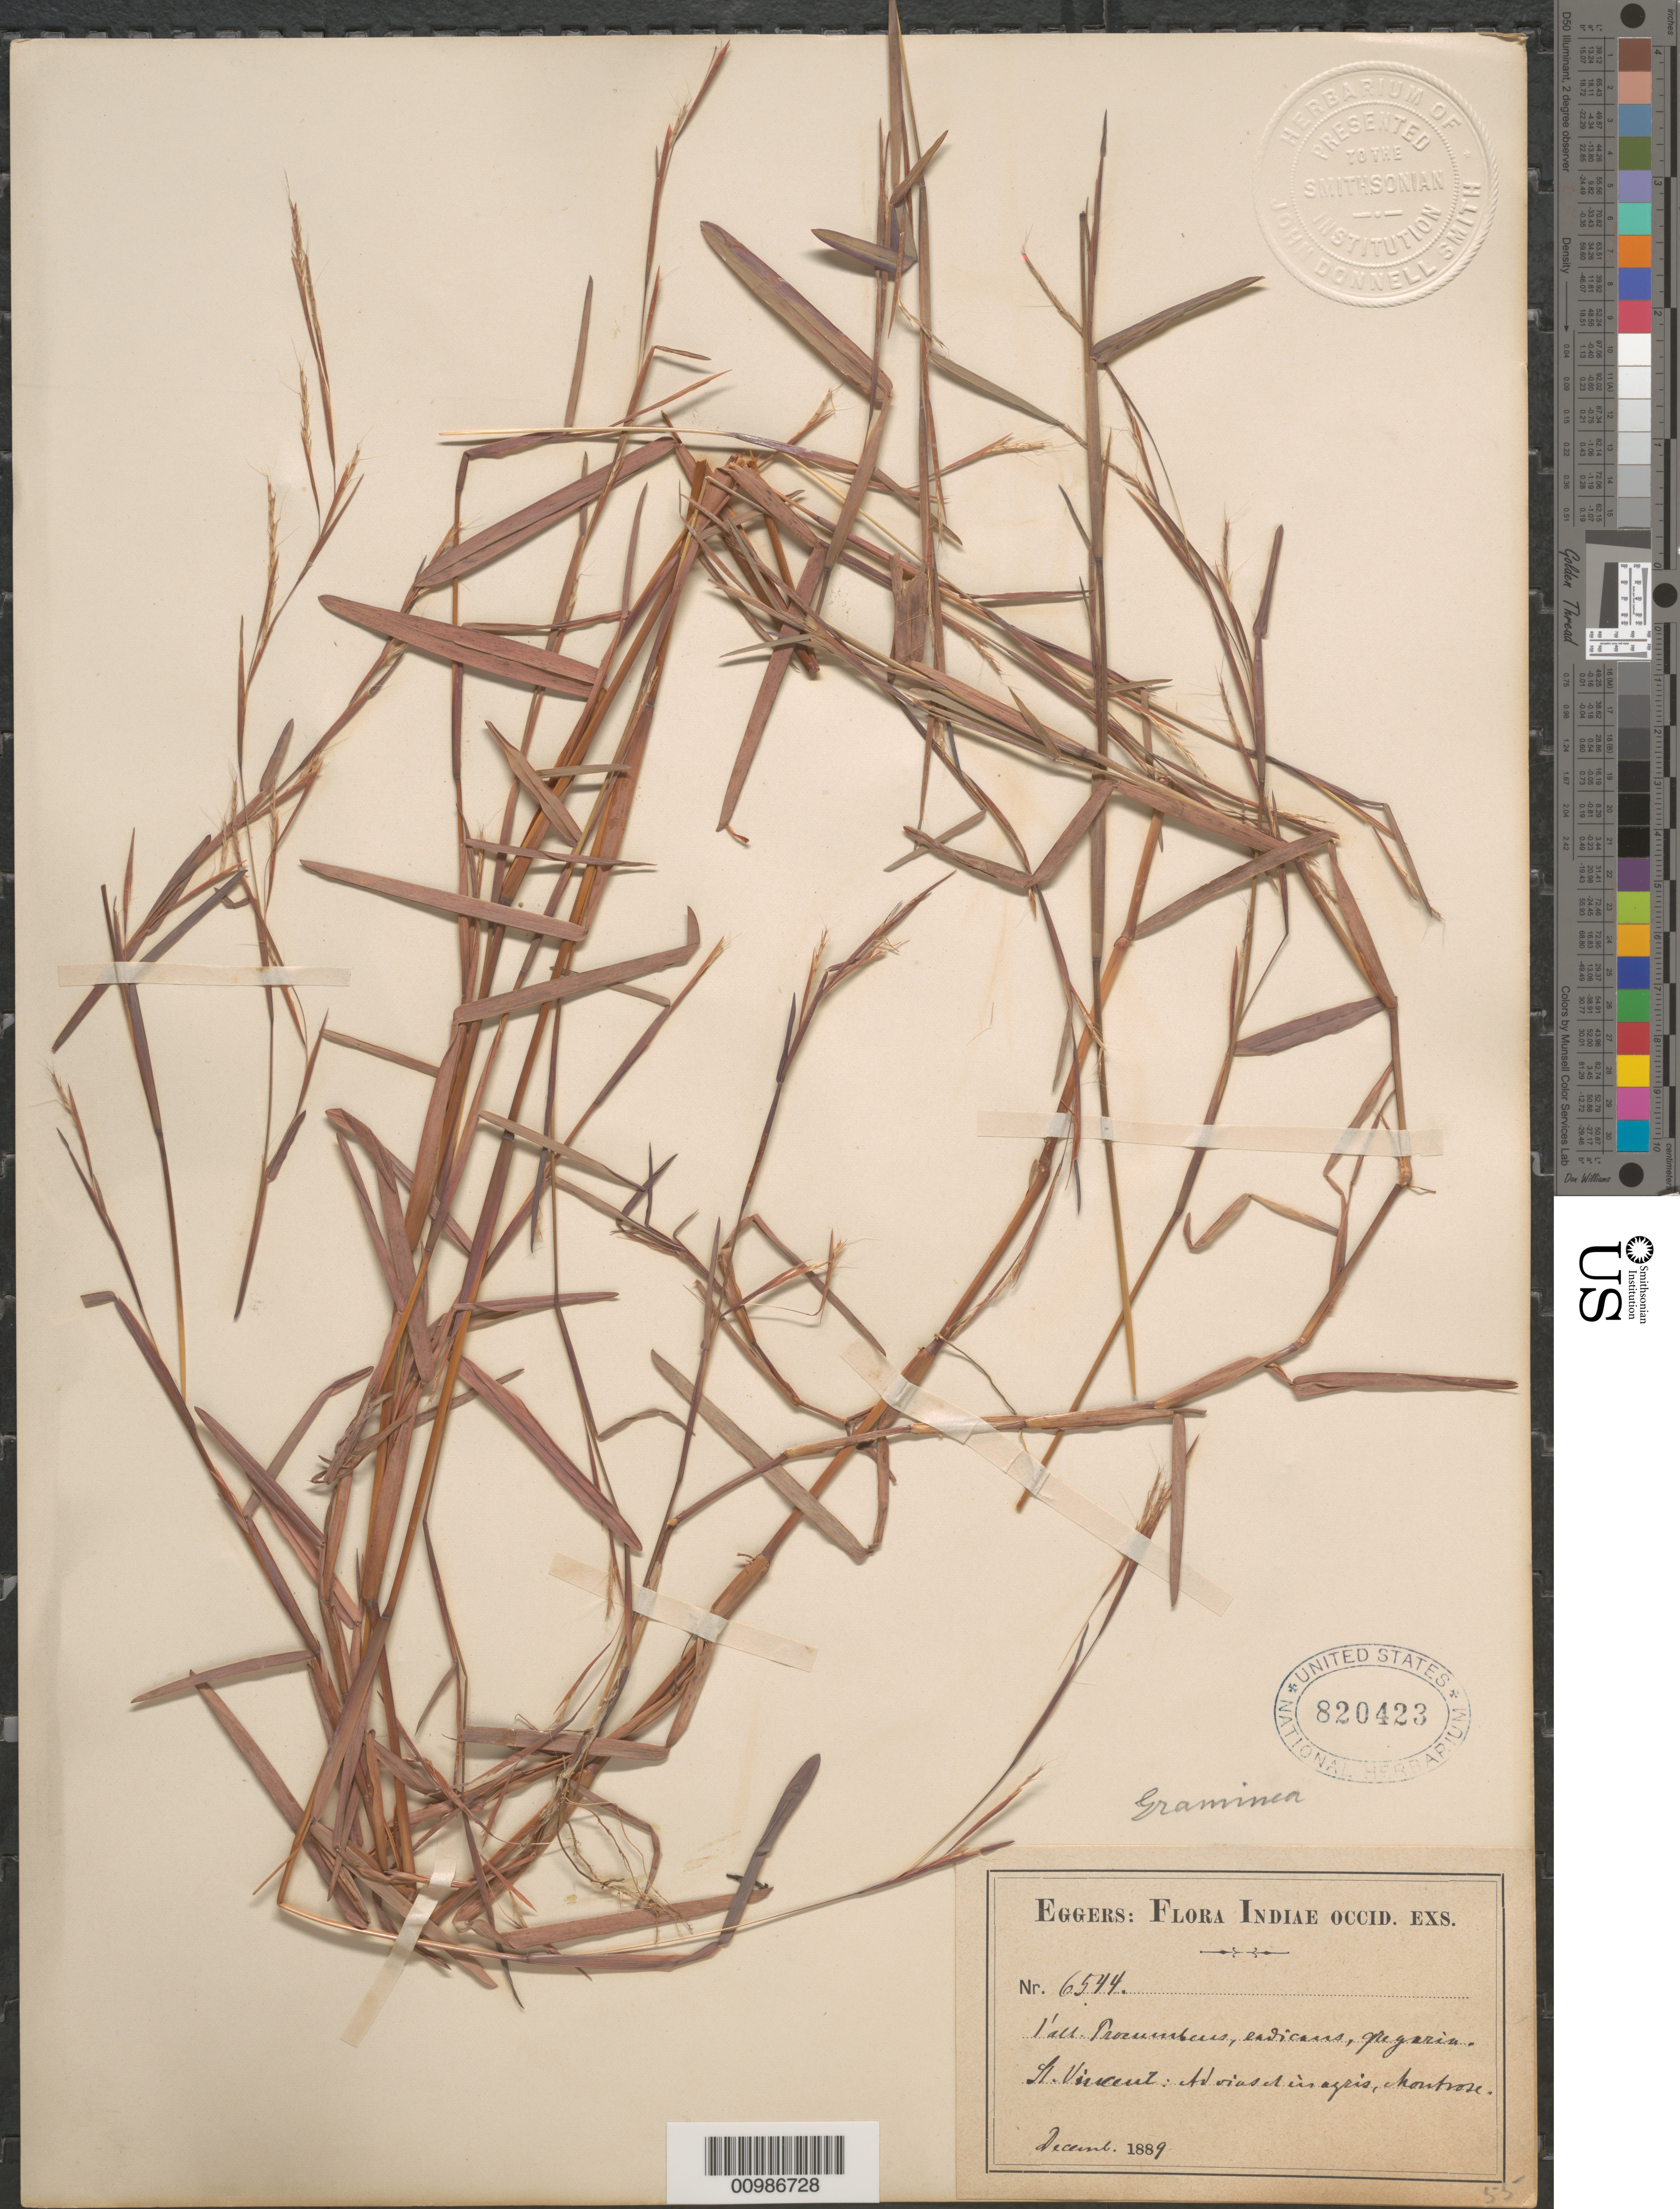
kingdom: Plantae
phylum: Tracheophyta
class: Liliopsida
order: Poales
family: Poaceae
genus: Andropogon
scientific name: Andropogon brevifolius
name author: Sw.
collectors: H. F. A. von Eggers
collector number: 6544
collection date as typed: Dec 1889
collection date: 1889-12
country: St. Vincent - Grenadines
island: St. Vincent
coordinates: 0 N, 0 E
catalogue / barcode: US 820423